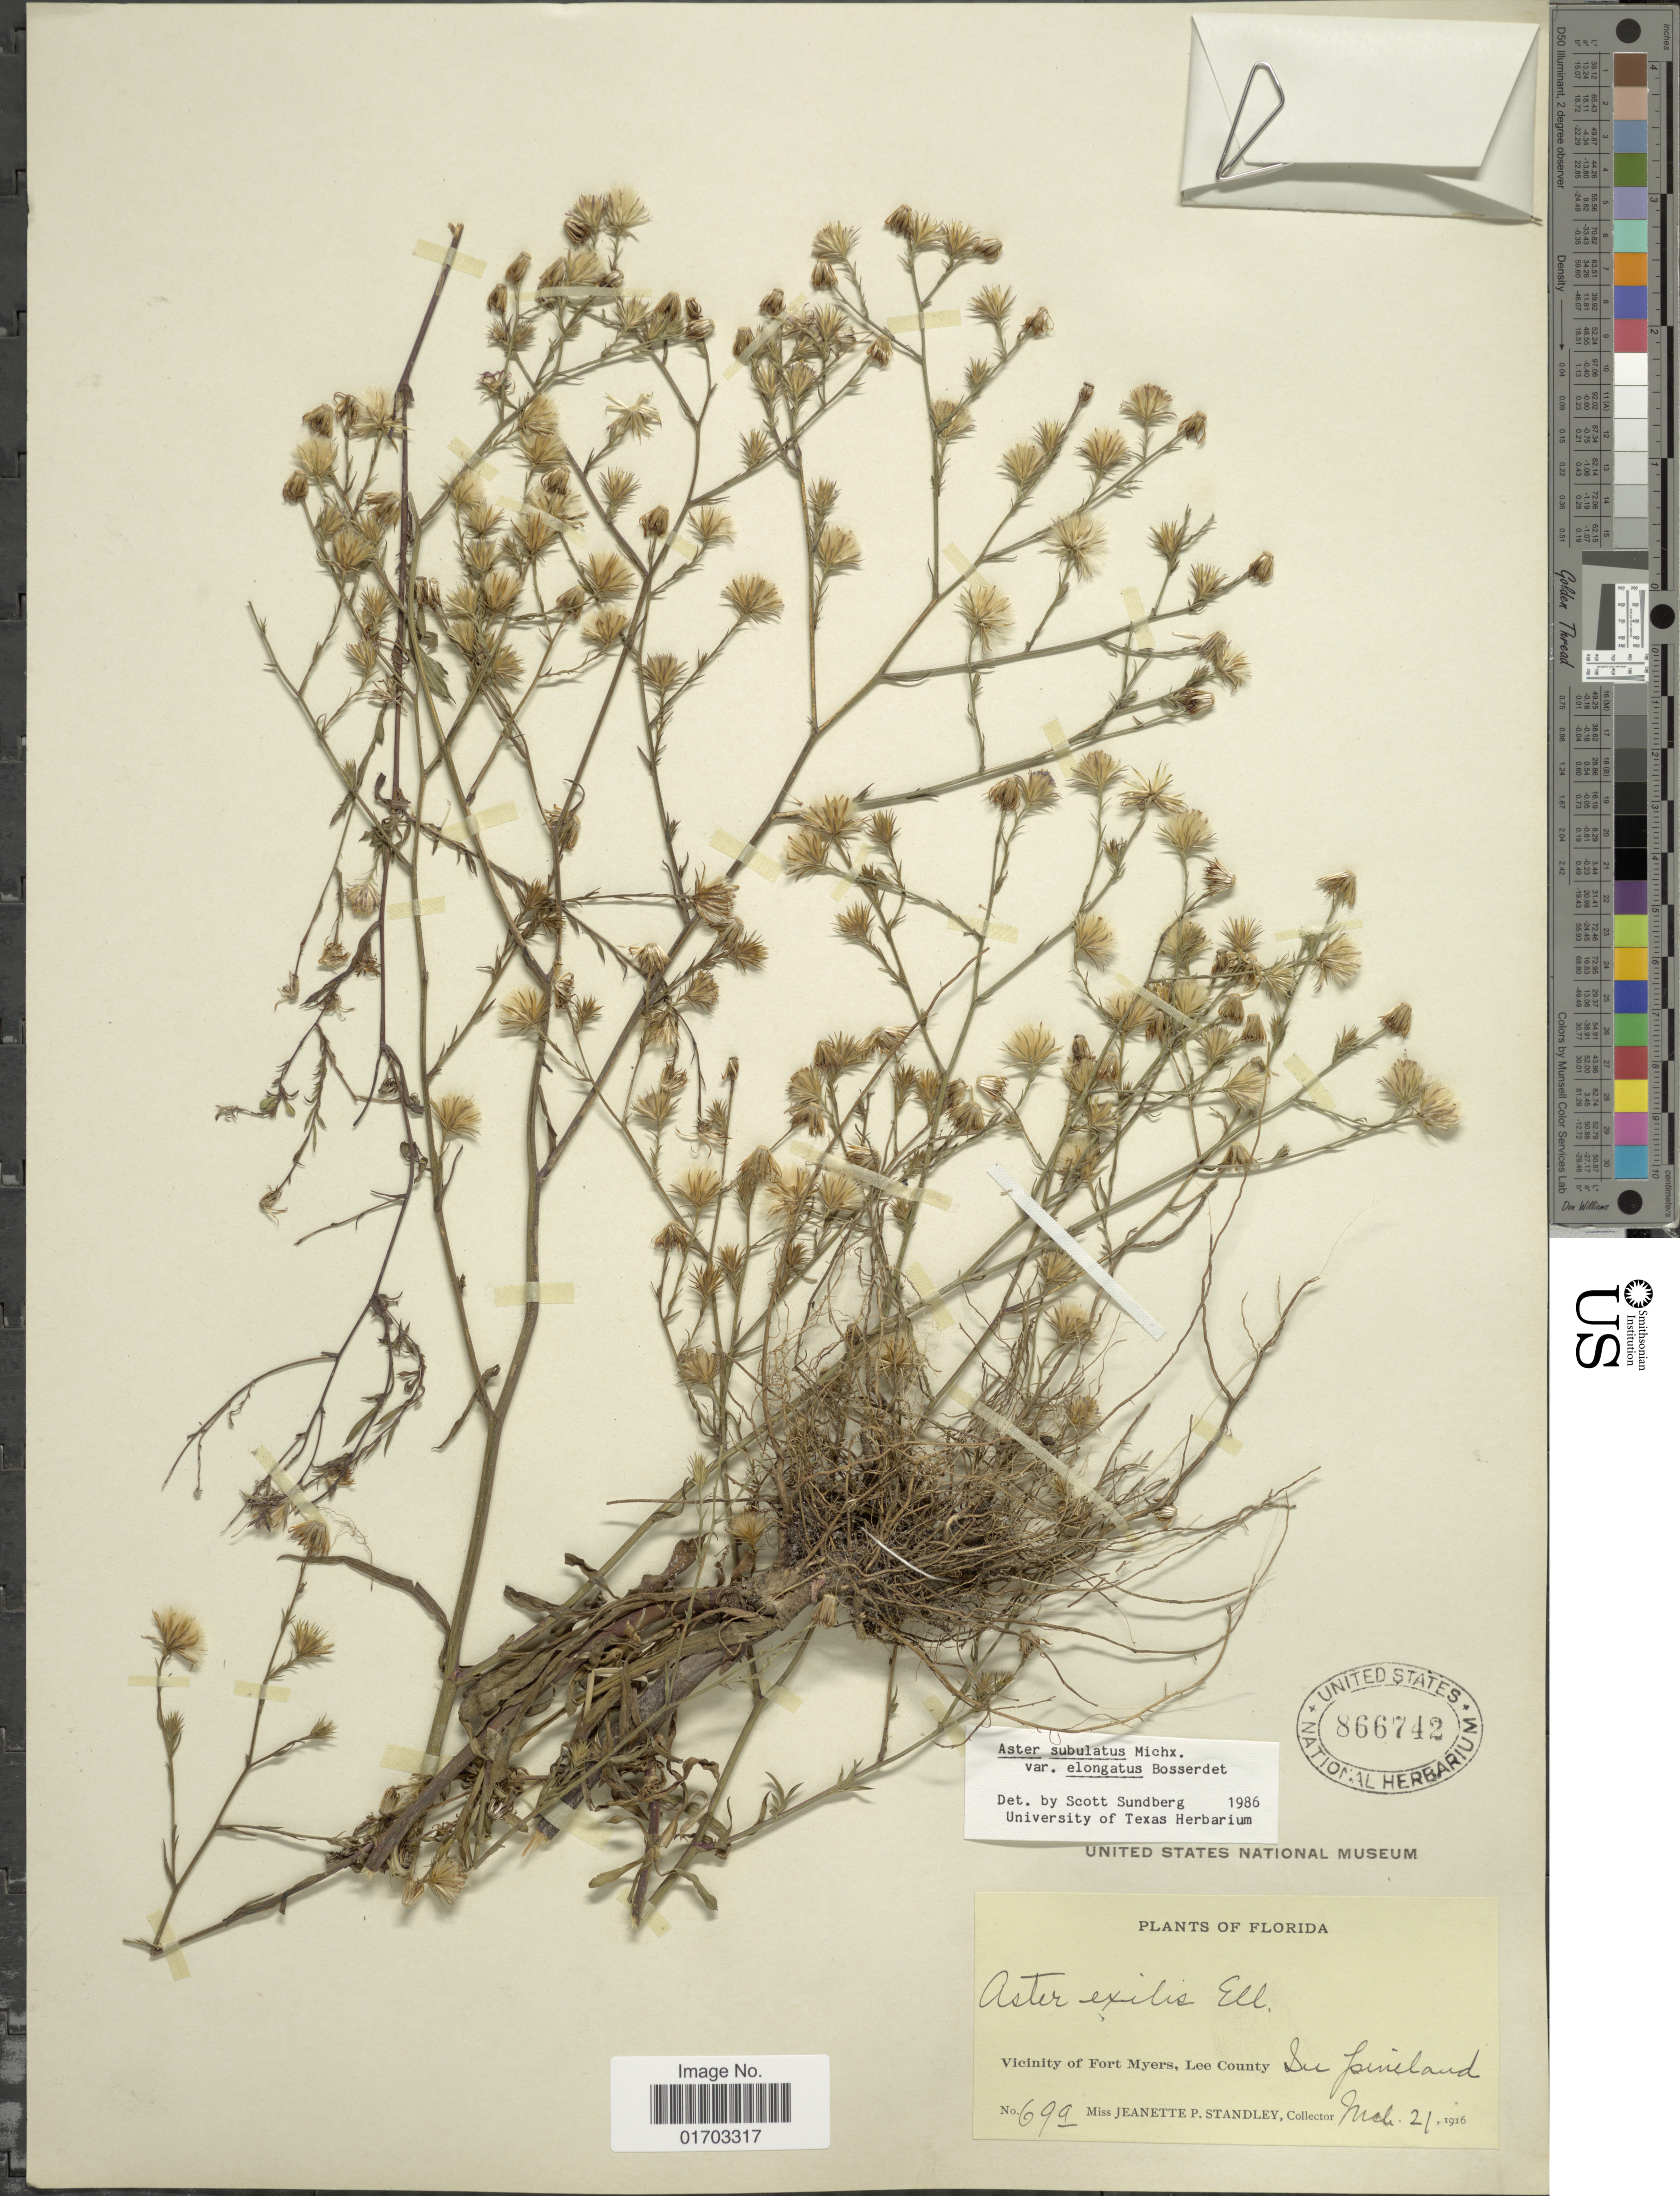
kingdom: Plantae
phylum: Tracheophyta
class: Magnoliopsida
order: Asterales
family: Asteraceae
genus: Symphyotrichum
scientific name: Symphyotrichum bahamense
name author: (Britton) G.L. Nesom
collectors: J. P. Standley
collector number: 69a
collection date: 1916-03-21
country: United States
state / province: Florida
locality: Vicinity of Fort Myers, Lee County.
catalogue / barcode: US 866742